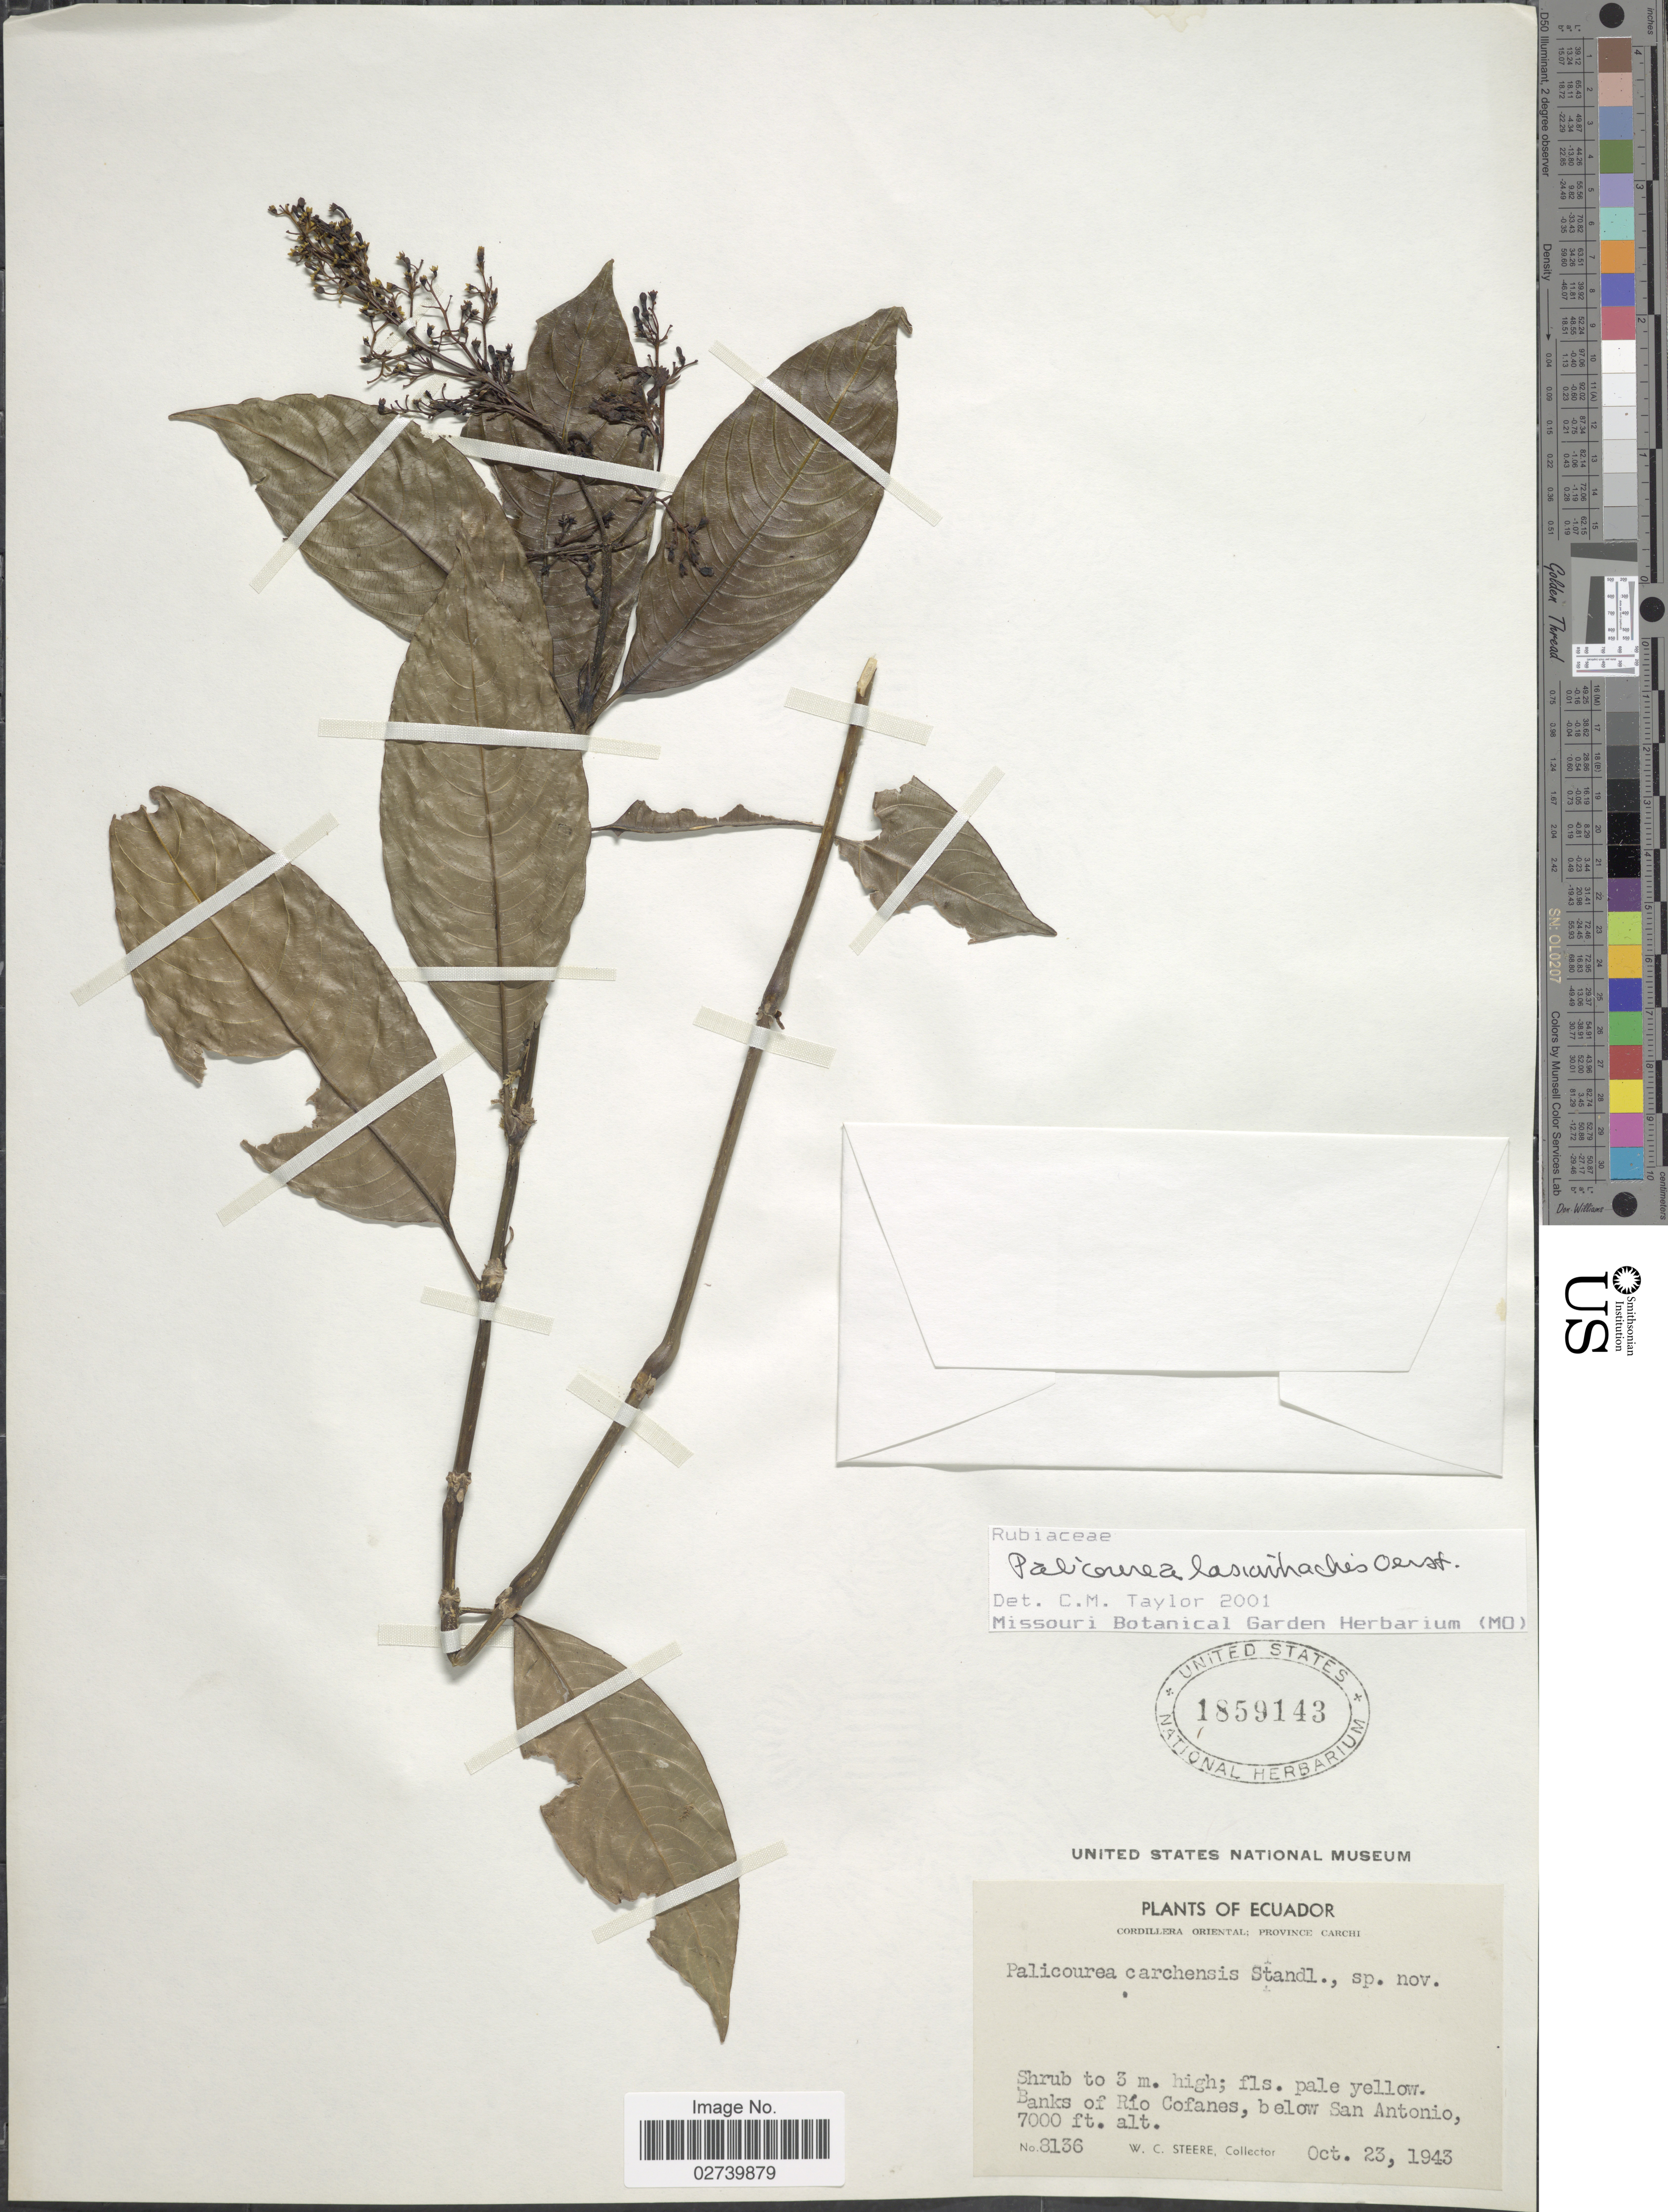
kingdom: Plantae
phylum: Tracheophyta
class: Magnoliopsida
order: Gentianales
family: Rubiaceae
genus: Palicourea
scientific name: Palicourea lasiorrhachis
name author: Oerst.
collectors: W. C. Steere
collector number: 8136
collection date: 1943-10-23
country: Ecuador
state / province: Carchi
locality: Cordillera Oriental. Banks of Río Cofanes, below San Antonio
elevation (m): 2134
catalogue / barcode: US 1859143